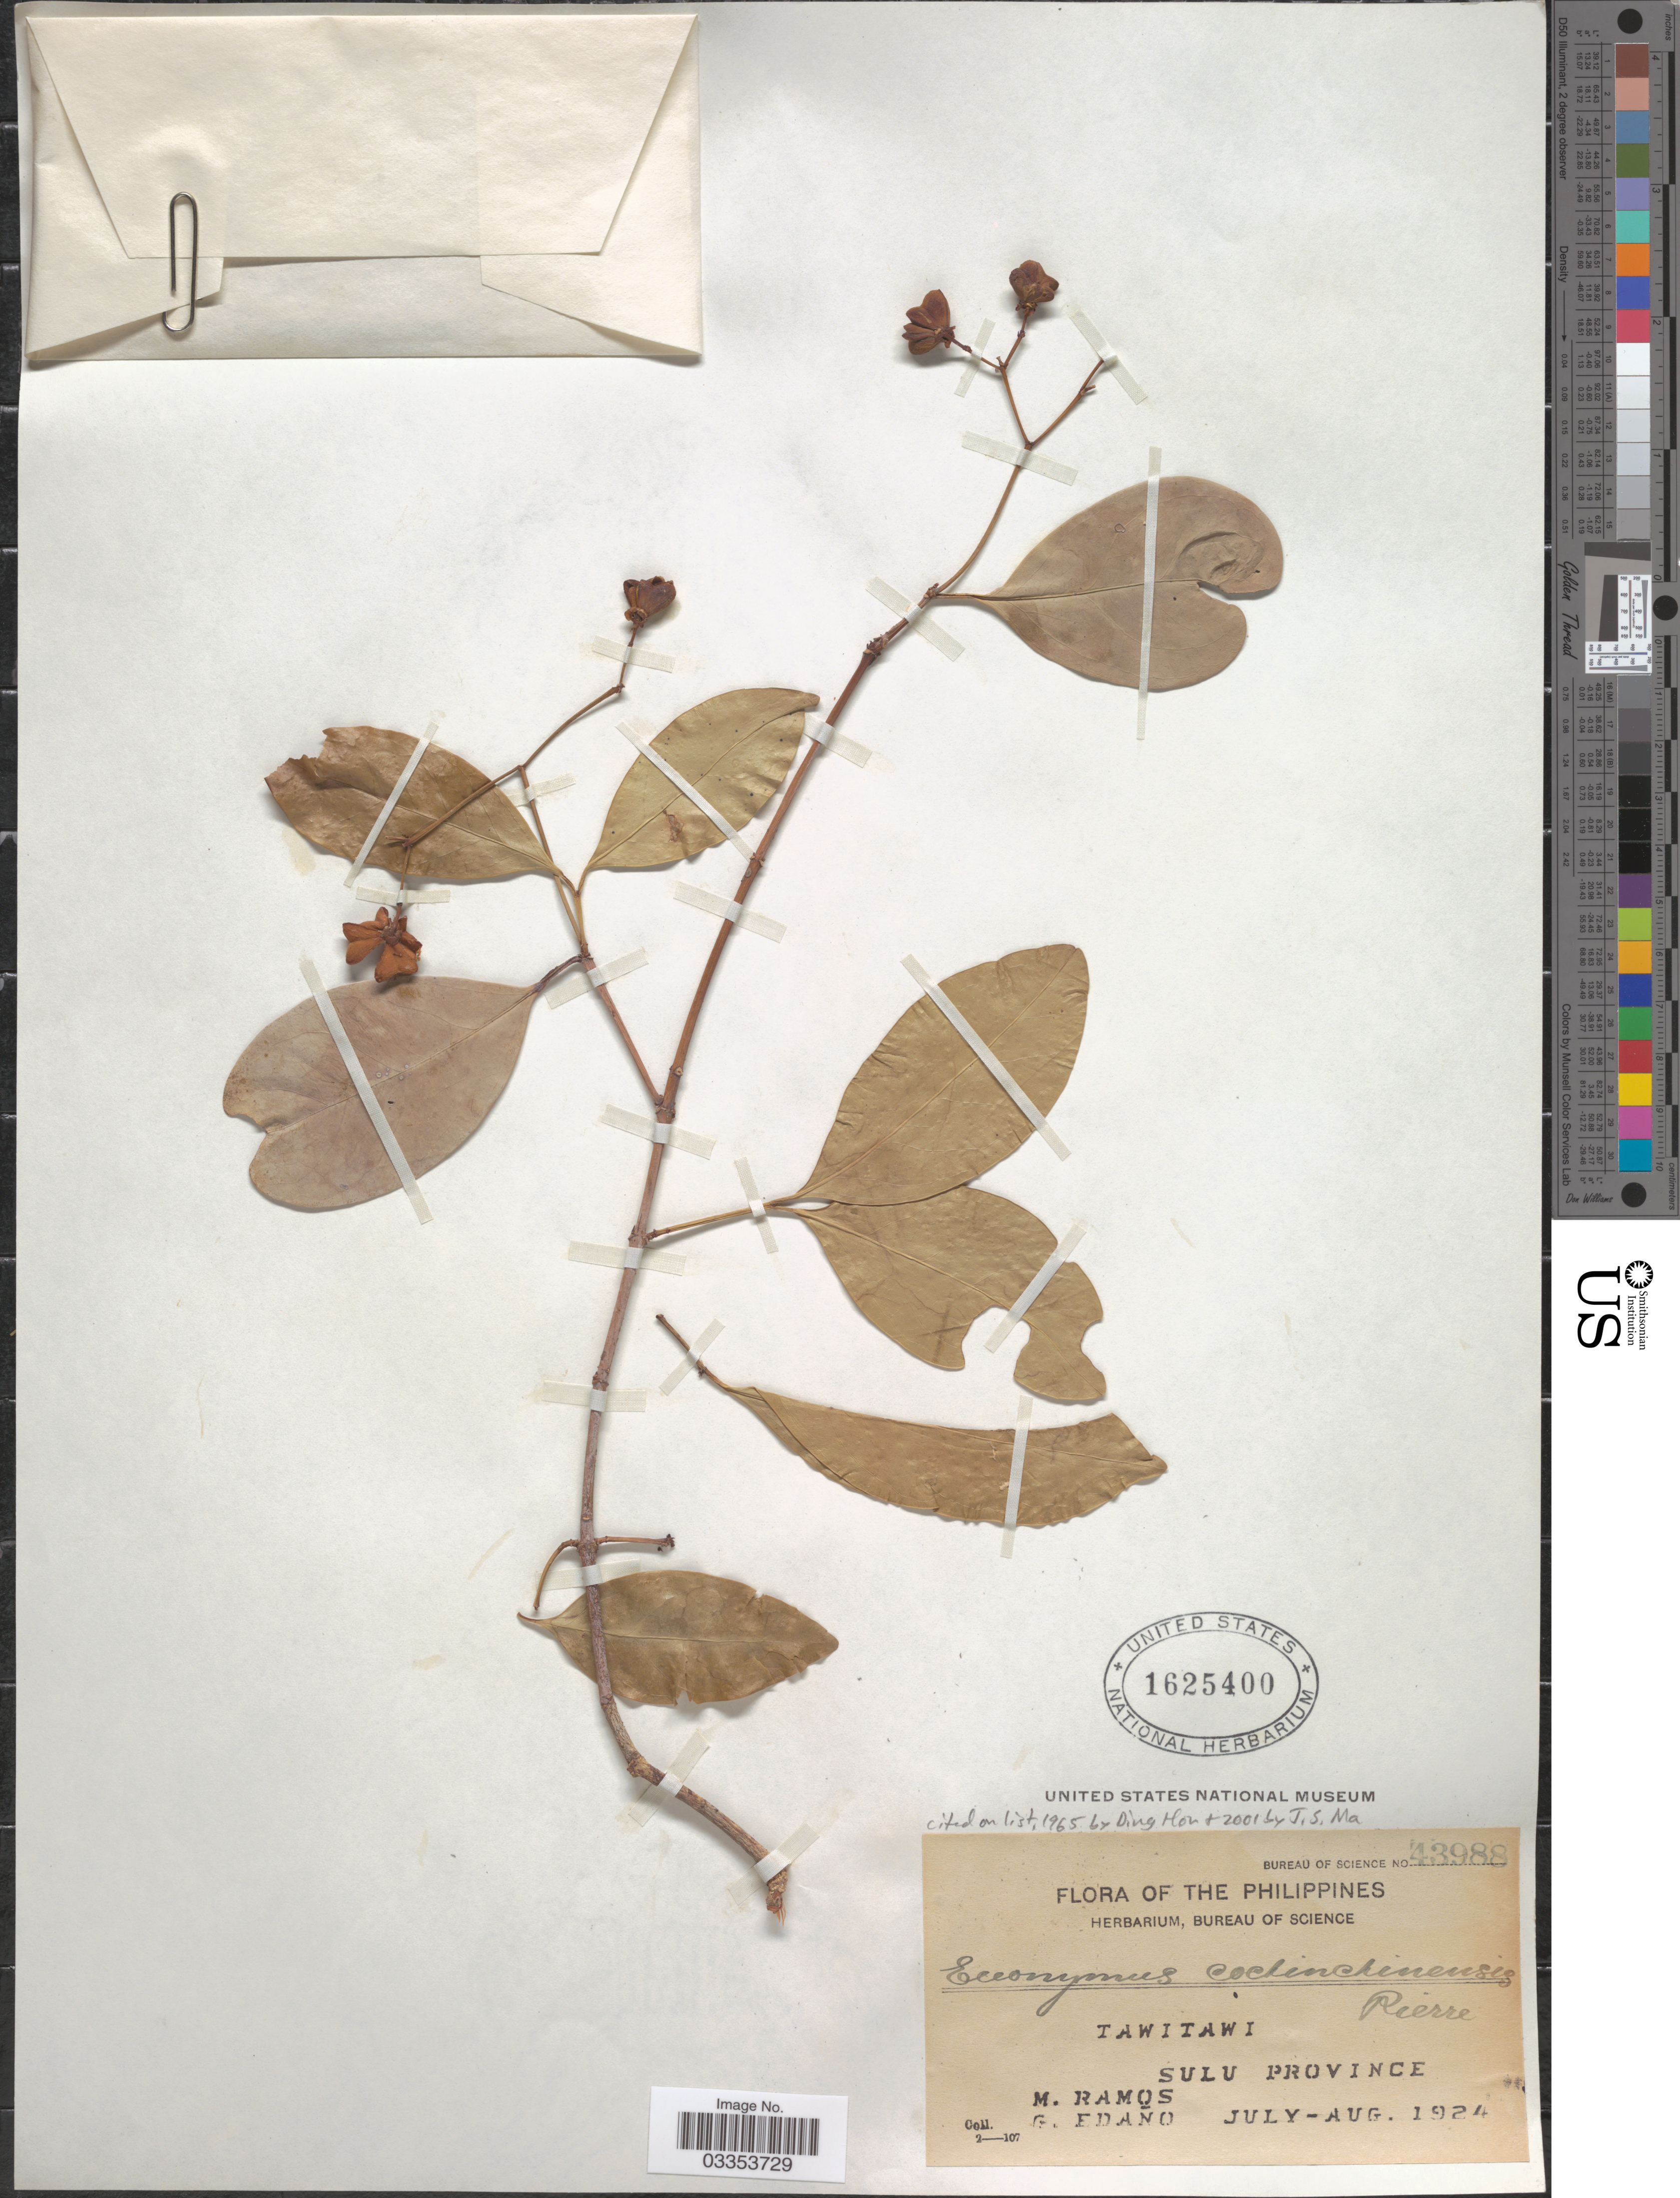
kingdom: Plantae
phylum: Tracheophyta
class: Magnoliopsida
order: Celastrales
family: Celastraceae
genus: Euonymus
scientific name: Euonymus cochinchinensis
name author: Pierre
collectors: M. Ramos & G. Edaño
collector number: Bureau of Science 43988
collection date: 1924-07/1924-08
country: Philippines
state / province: Muslim Mindanao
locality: Tawitawi. Sulu Province.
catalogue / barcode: US 1625400